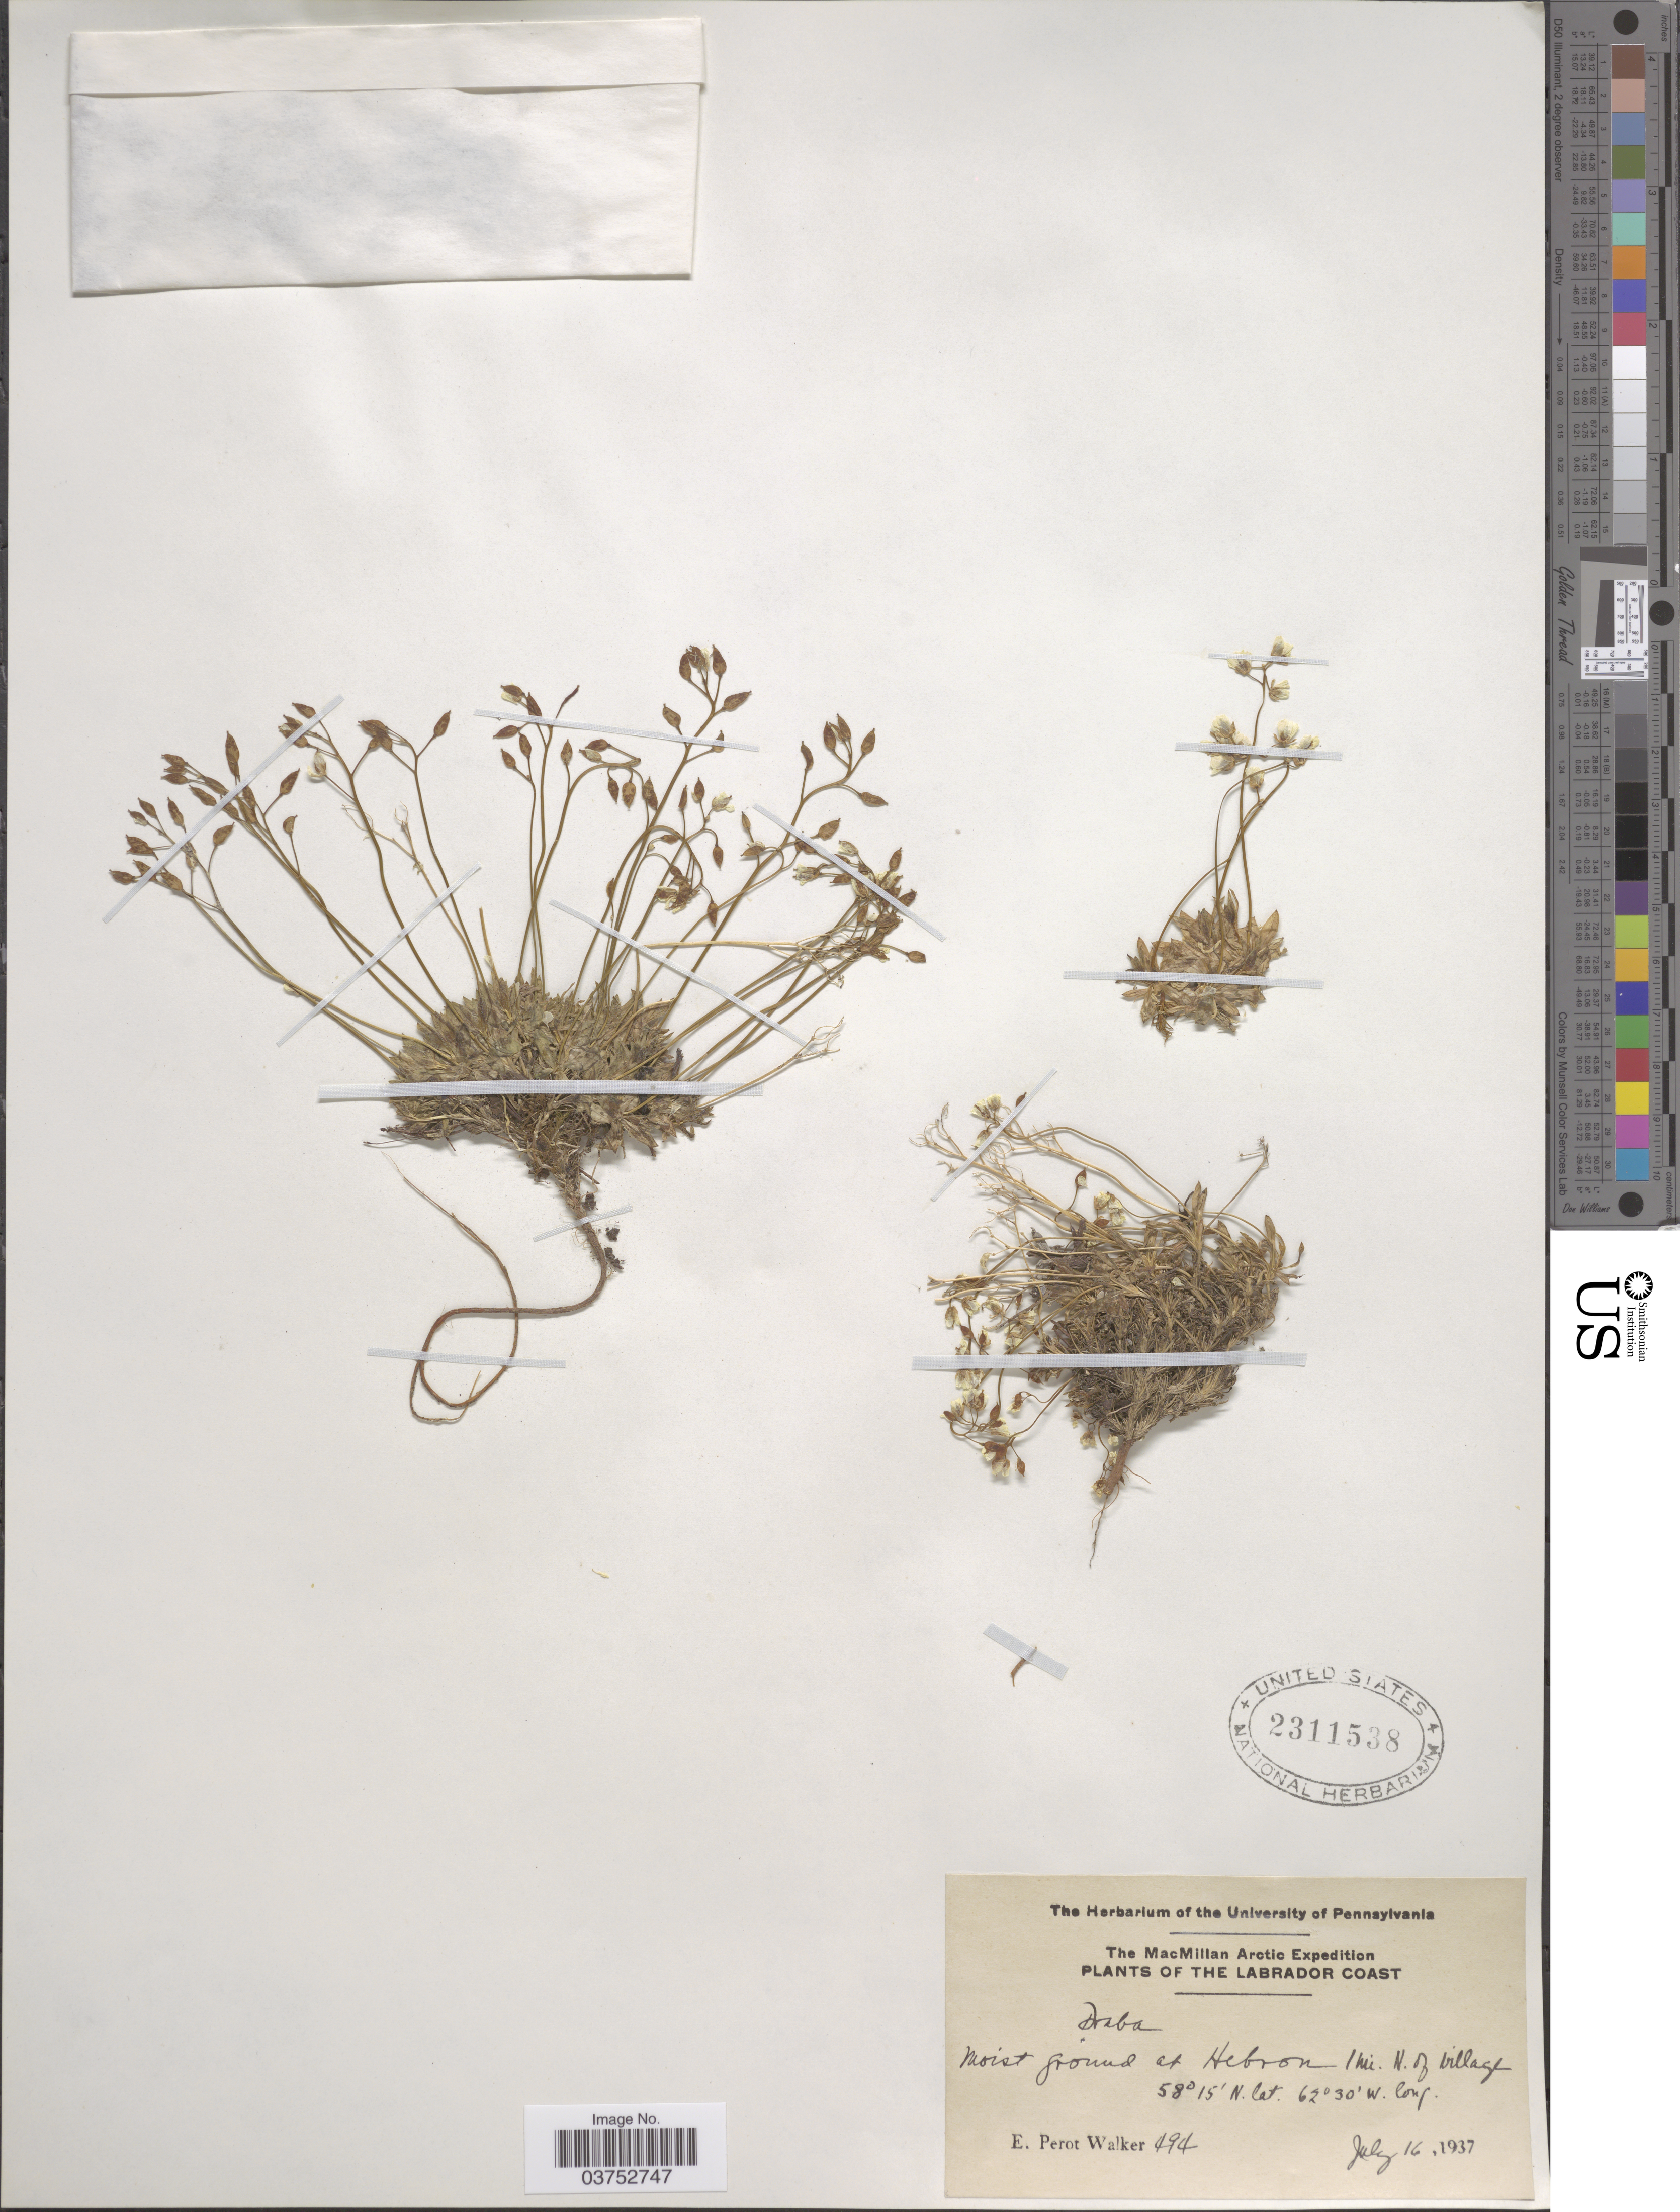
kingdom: Plantae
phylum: Tracheophyta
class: Magnoliopsida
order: Brassicales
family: Brassicaceae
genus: Draba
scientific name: Draba sp.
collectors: E. Walker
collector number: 494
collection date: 1937-07-16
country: Canada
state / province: Newfoundland and Labrador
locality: The Labrador Coast. At Hebron 1 mi. N. of village.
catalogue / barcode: US 2311538